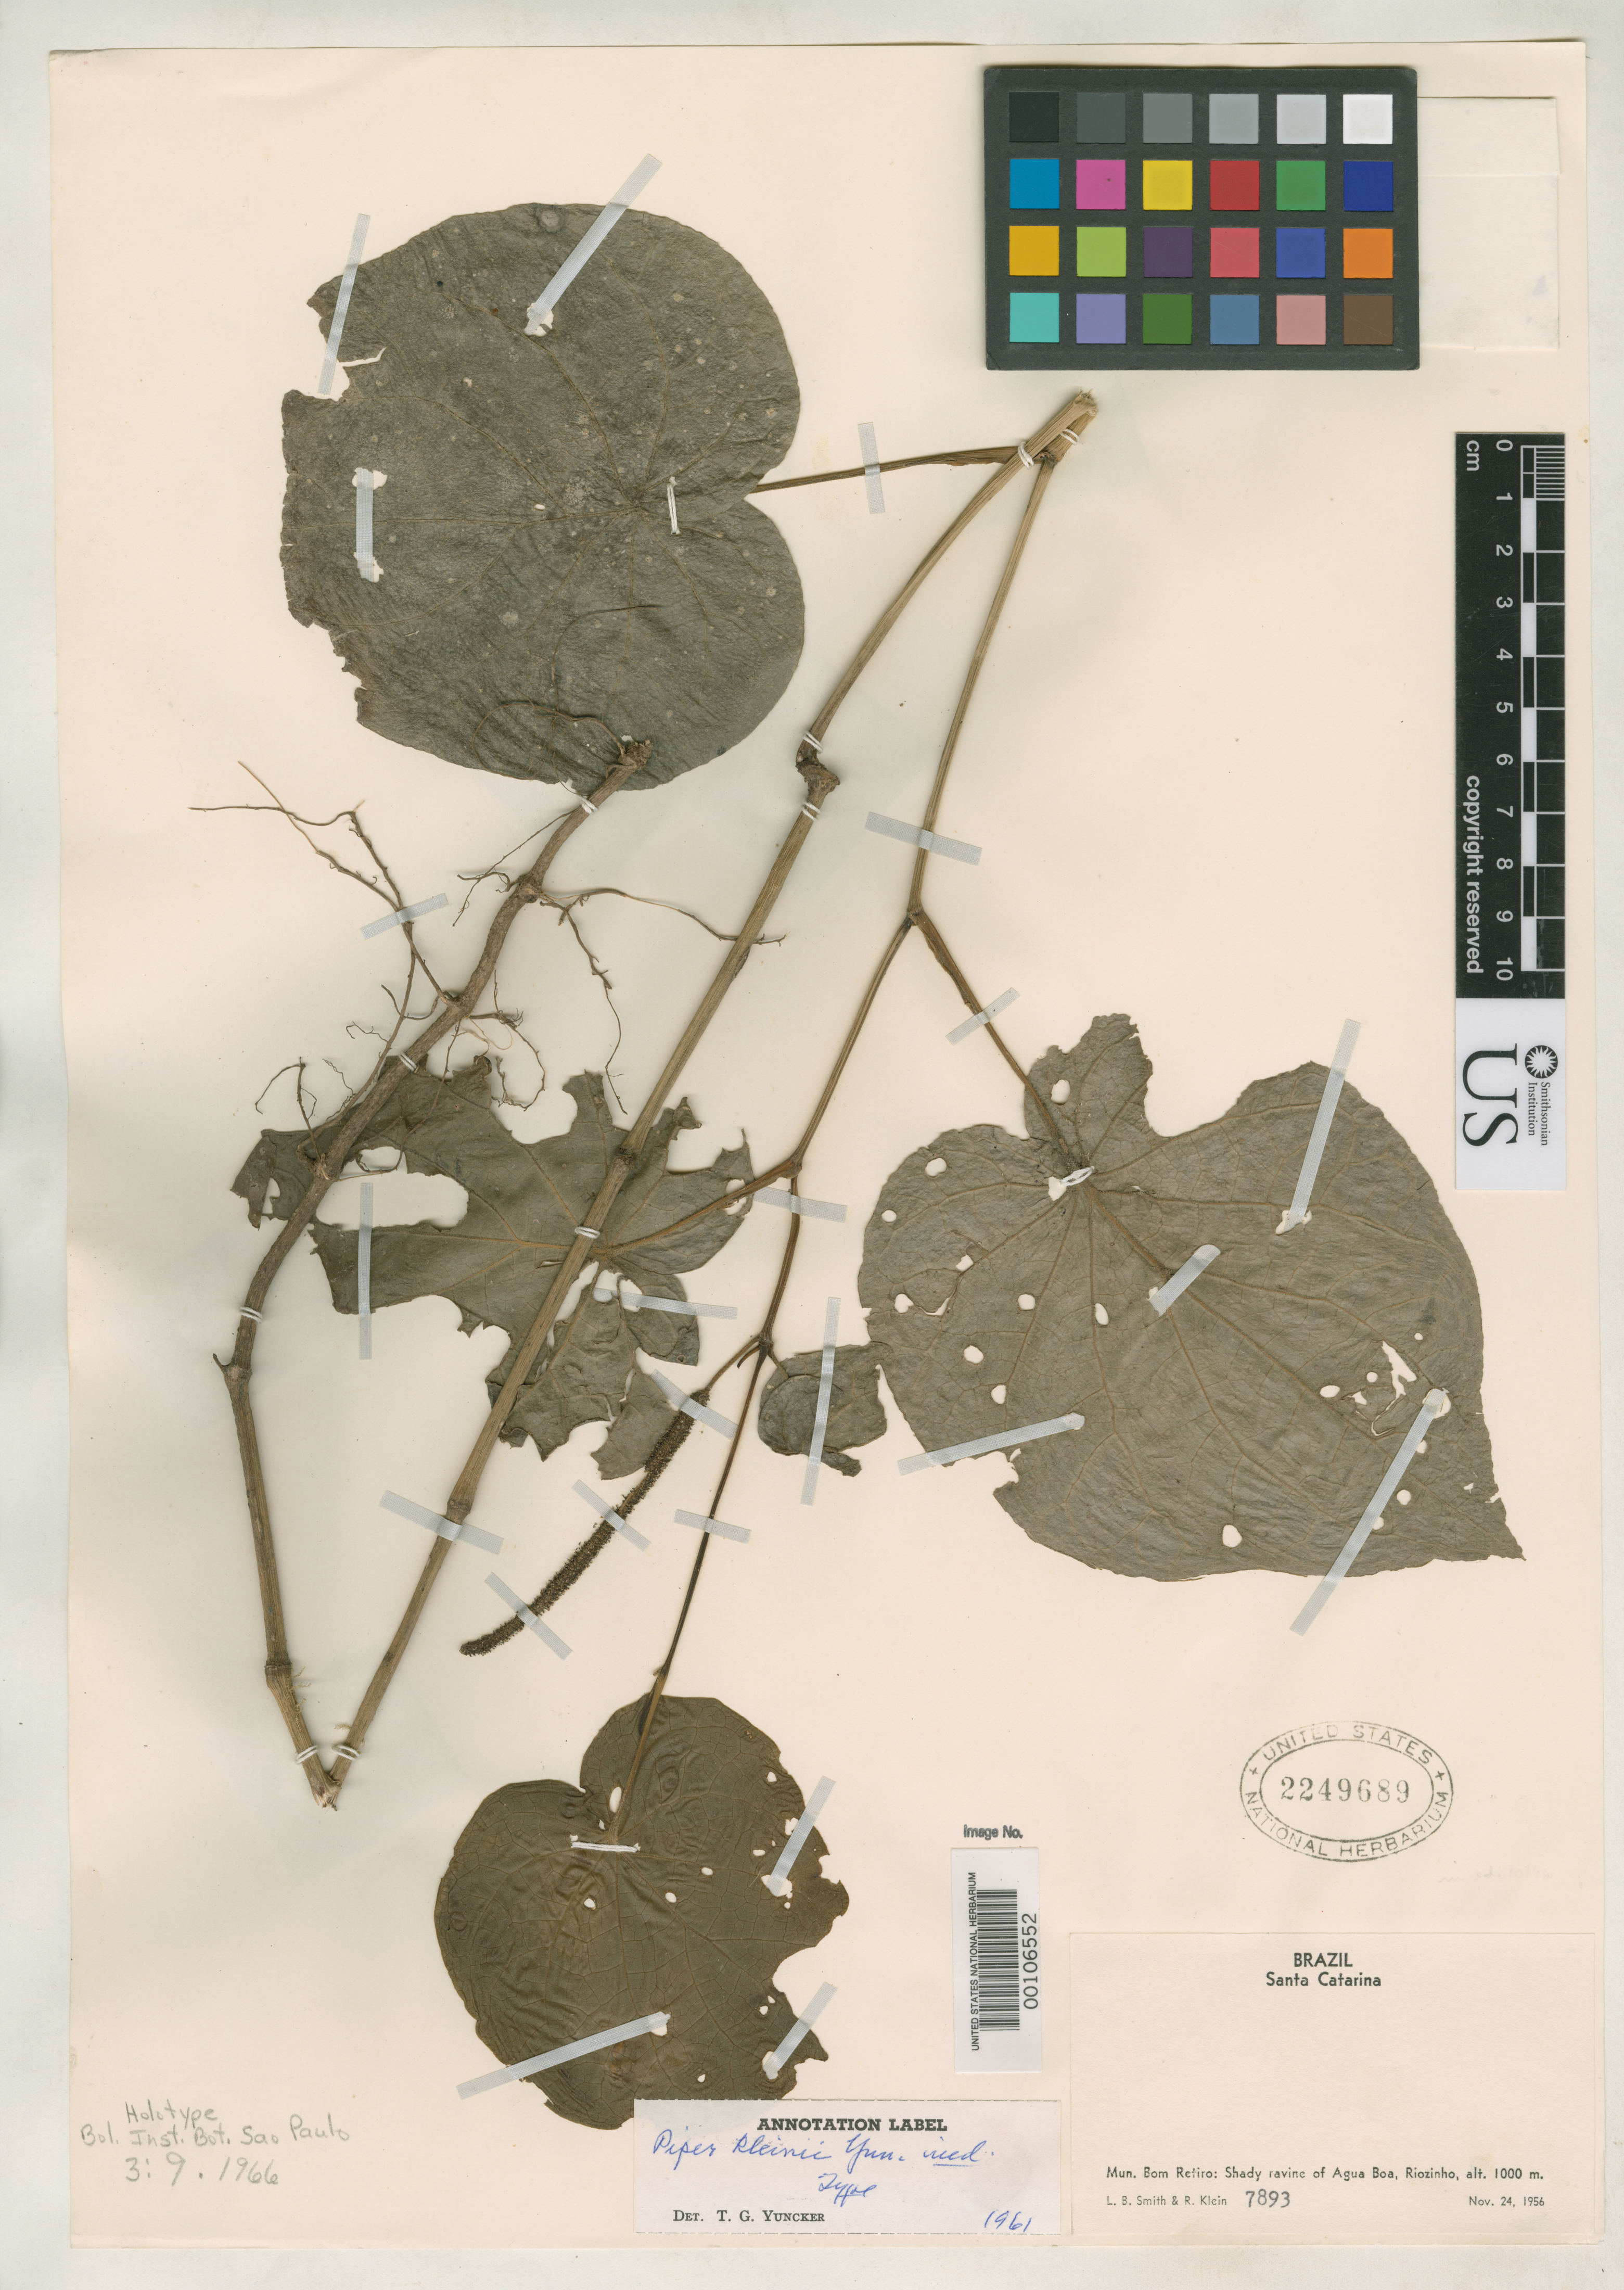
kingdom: Plantae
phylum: Tracheophyta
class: Magnoliopsida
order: Piperales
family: Piperaceae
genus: Piper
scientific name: Piper kleinii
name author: Yunck.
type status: Holotype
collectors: L. Smith & R. M. Klein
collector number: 77893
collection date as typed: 24 Nov 1956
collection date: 1956-11-24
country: Brazil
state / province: Santa Catarina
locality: Bom Retiro, Agua Boa, Riozinho.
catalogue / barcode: US 2249689